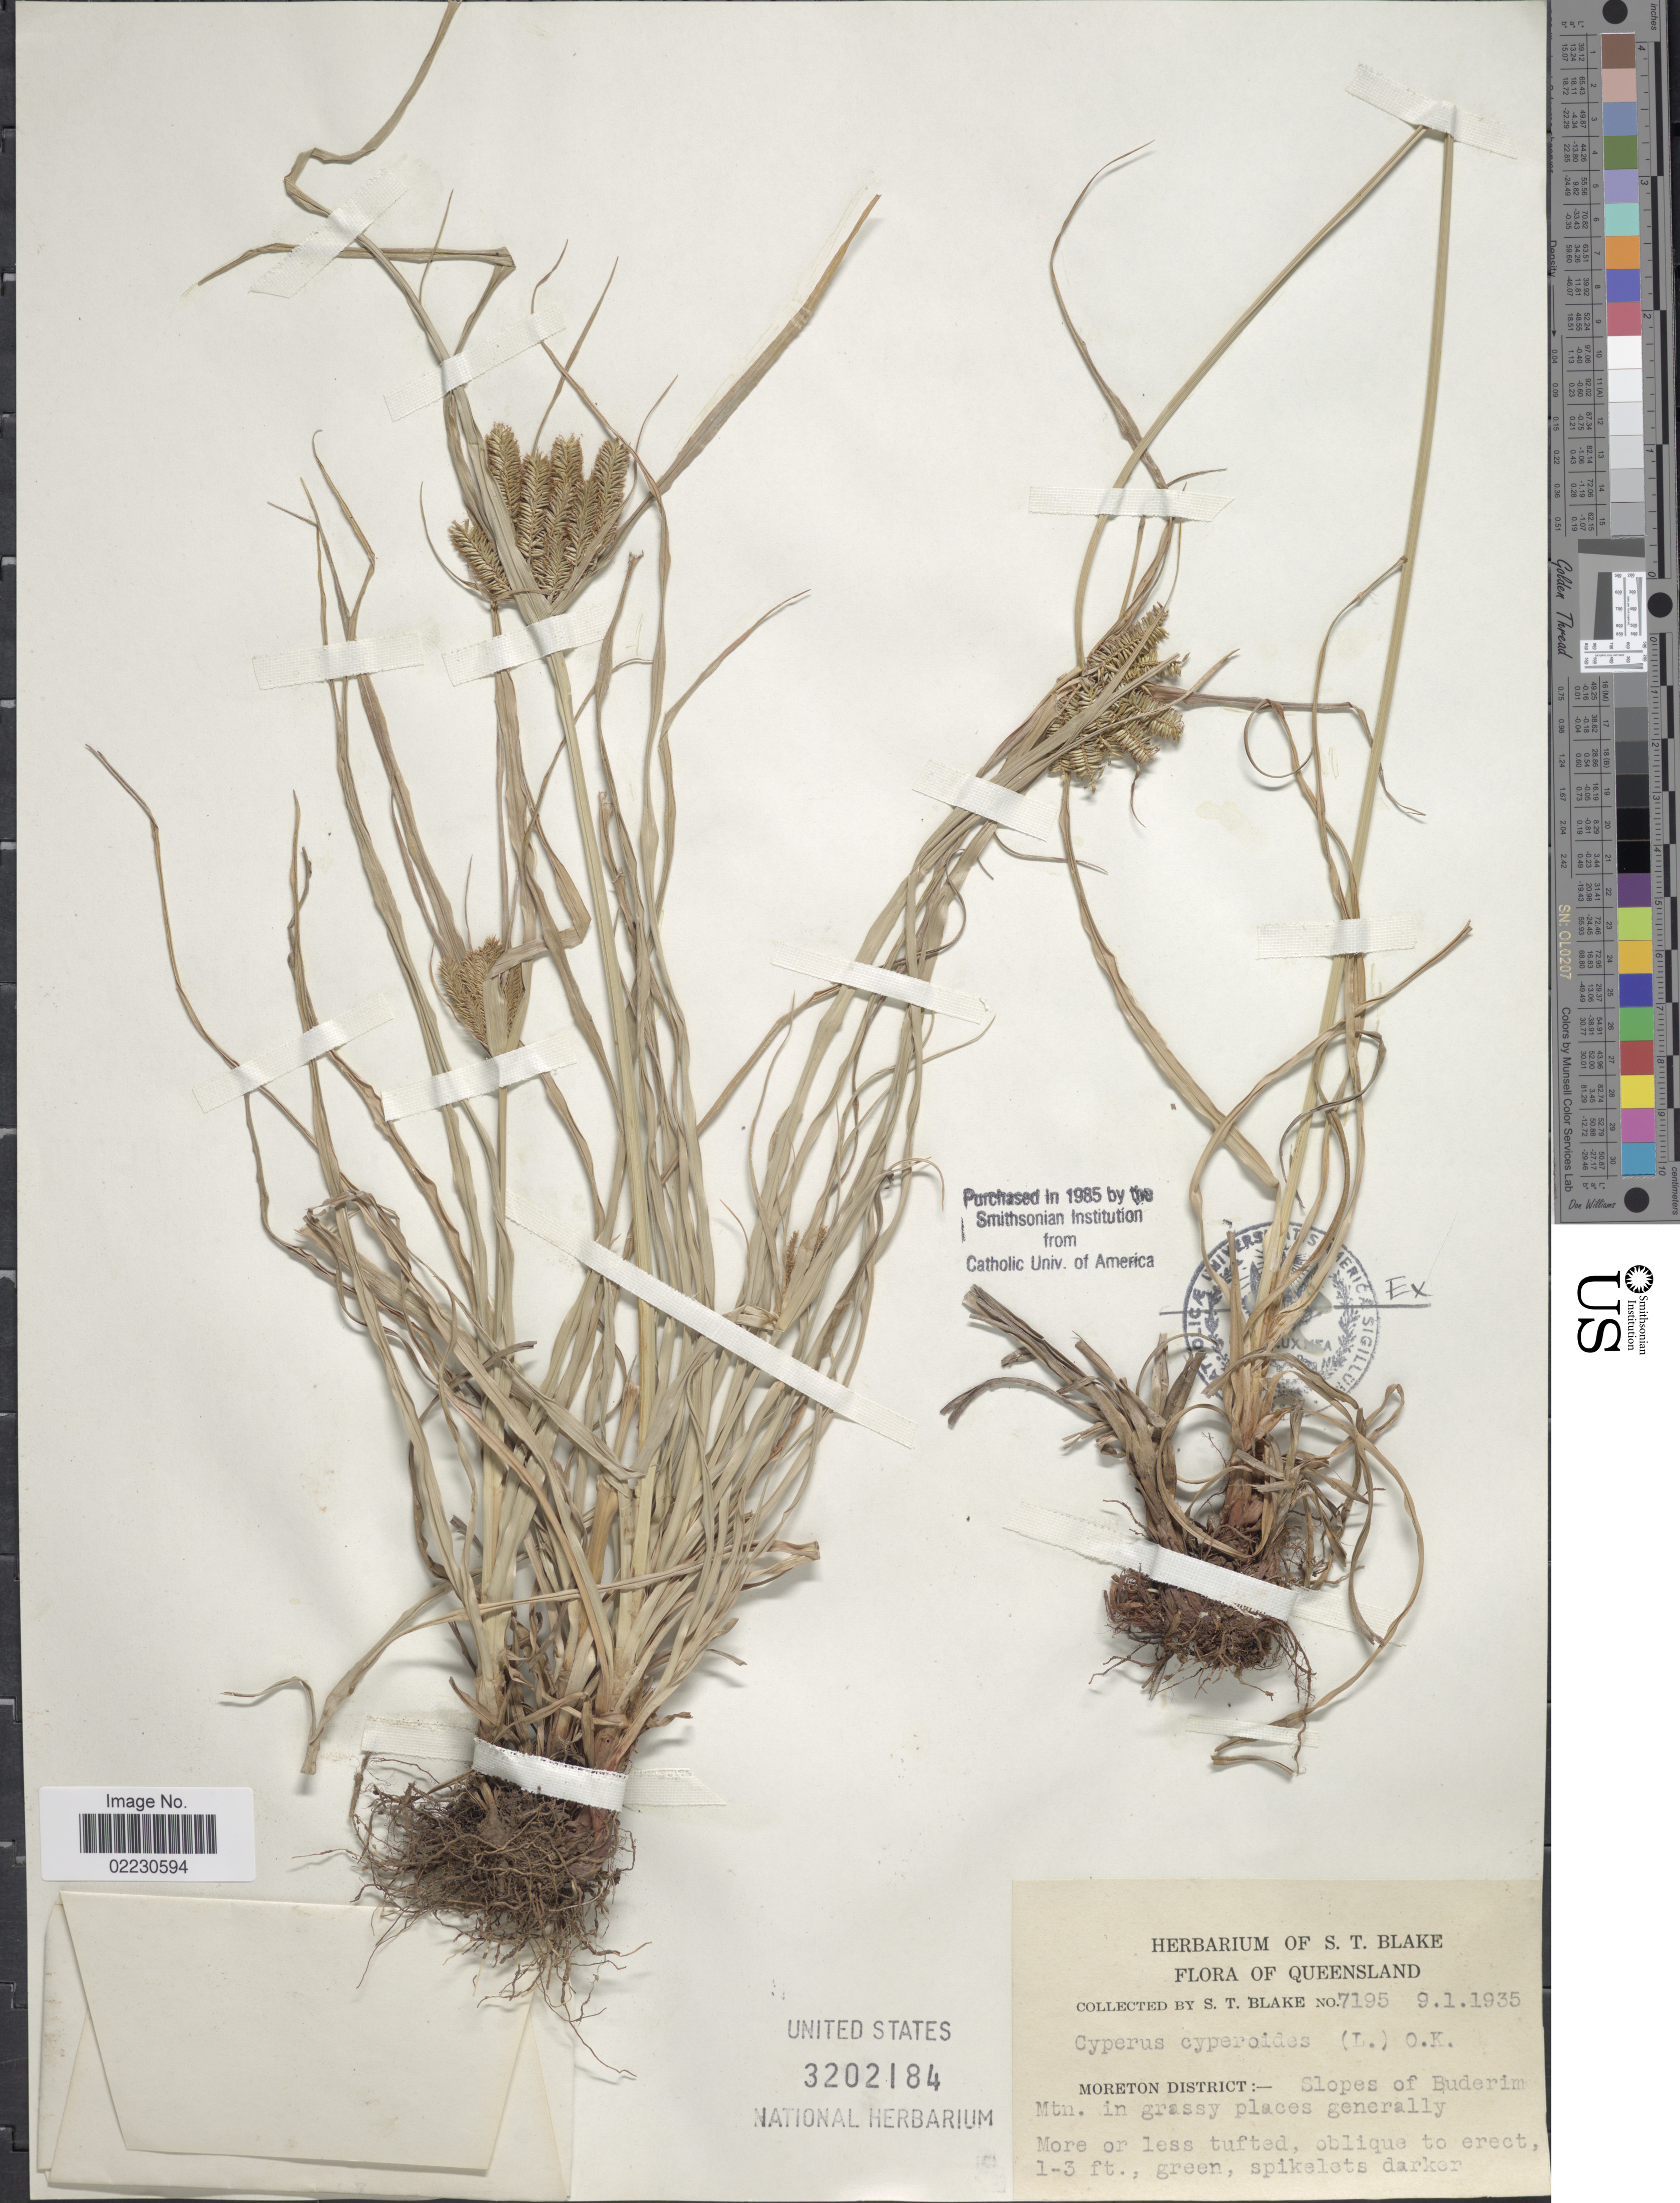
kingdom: Plantae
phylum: Tracheophyta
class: Liliopsida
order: Poales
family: Cyperaceae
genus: Cyperus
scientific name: Cyperus cyperoides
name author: (L.) Kuntze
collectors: S. T. Blake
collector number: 7195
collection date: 1935-01-09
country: Australia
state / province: Queensland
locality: Moreton District; - Slopes of Buderim Mtn. in grassy places generally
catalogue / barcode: US 3202184